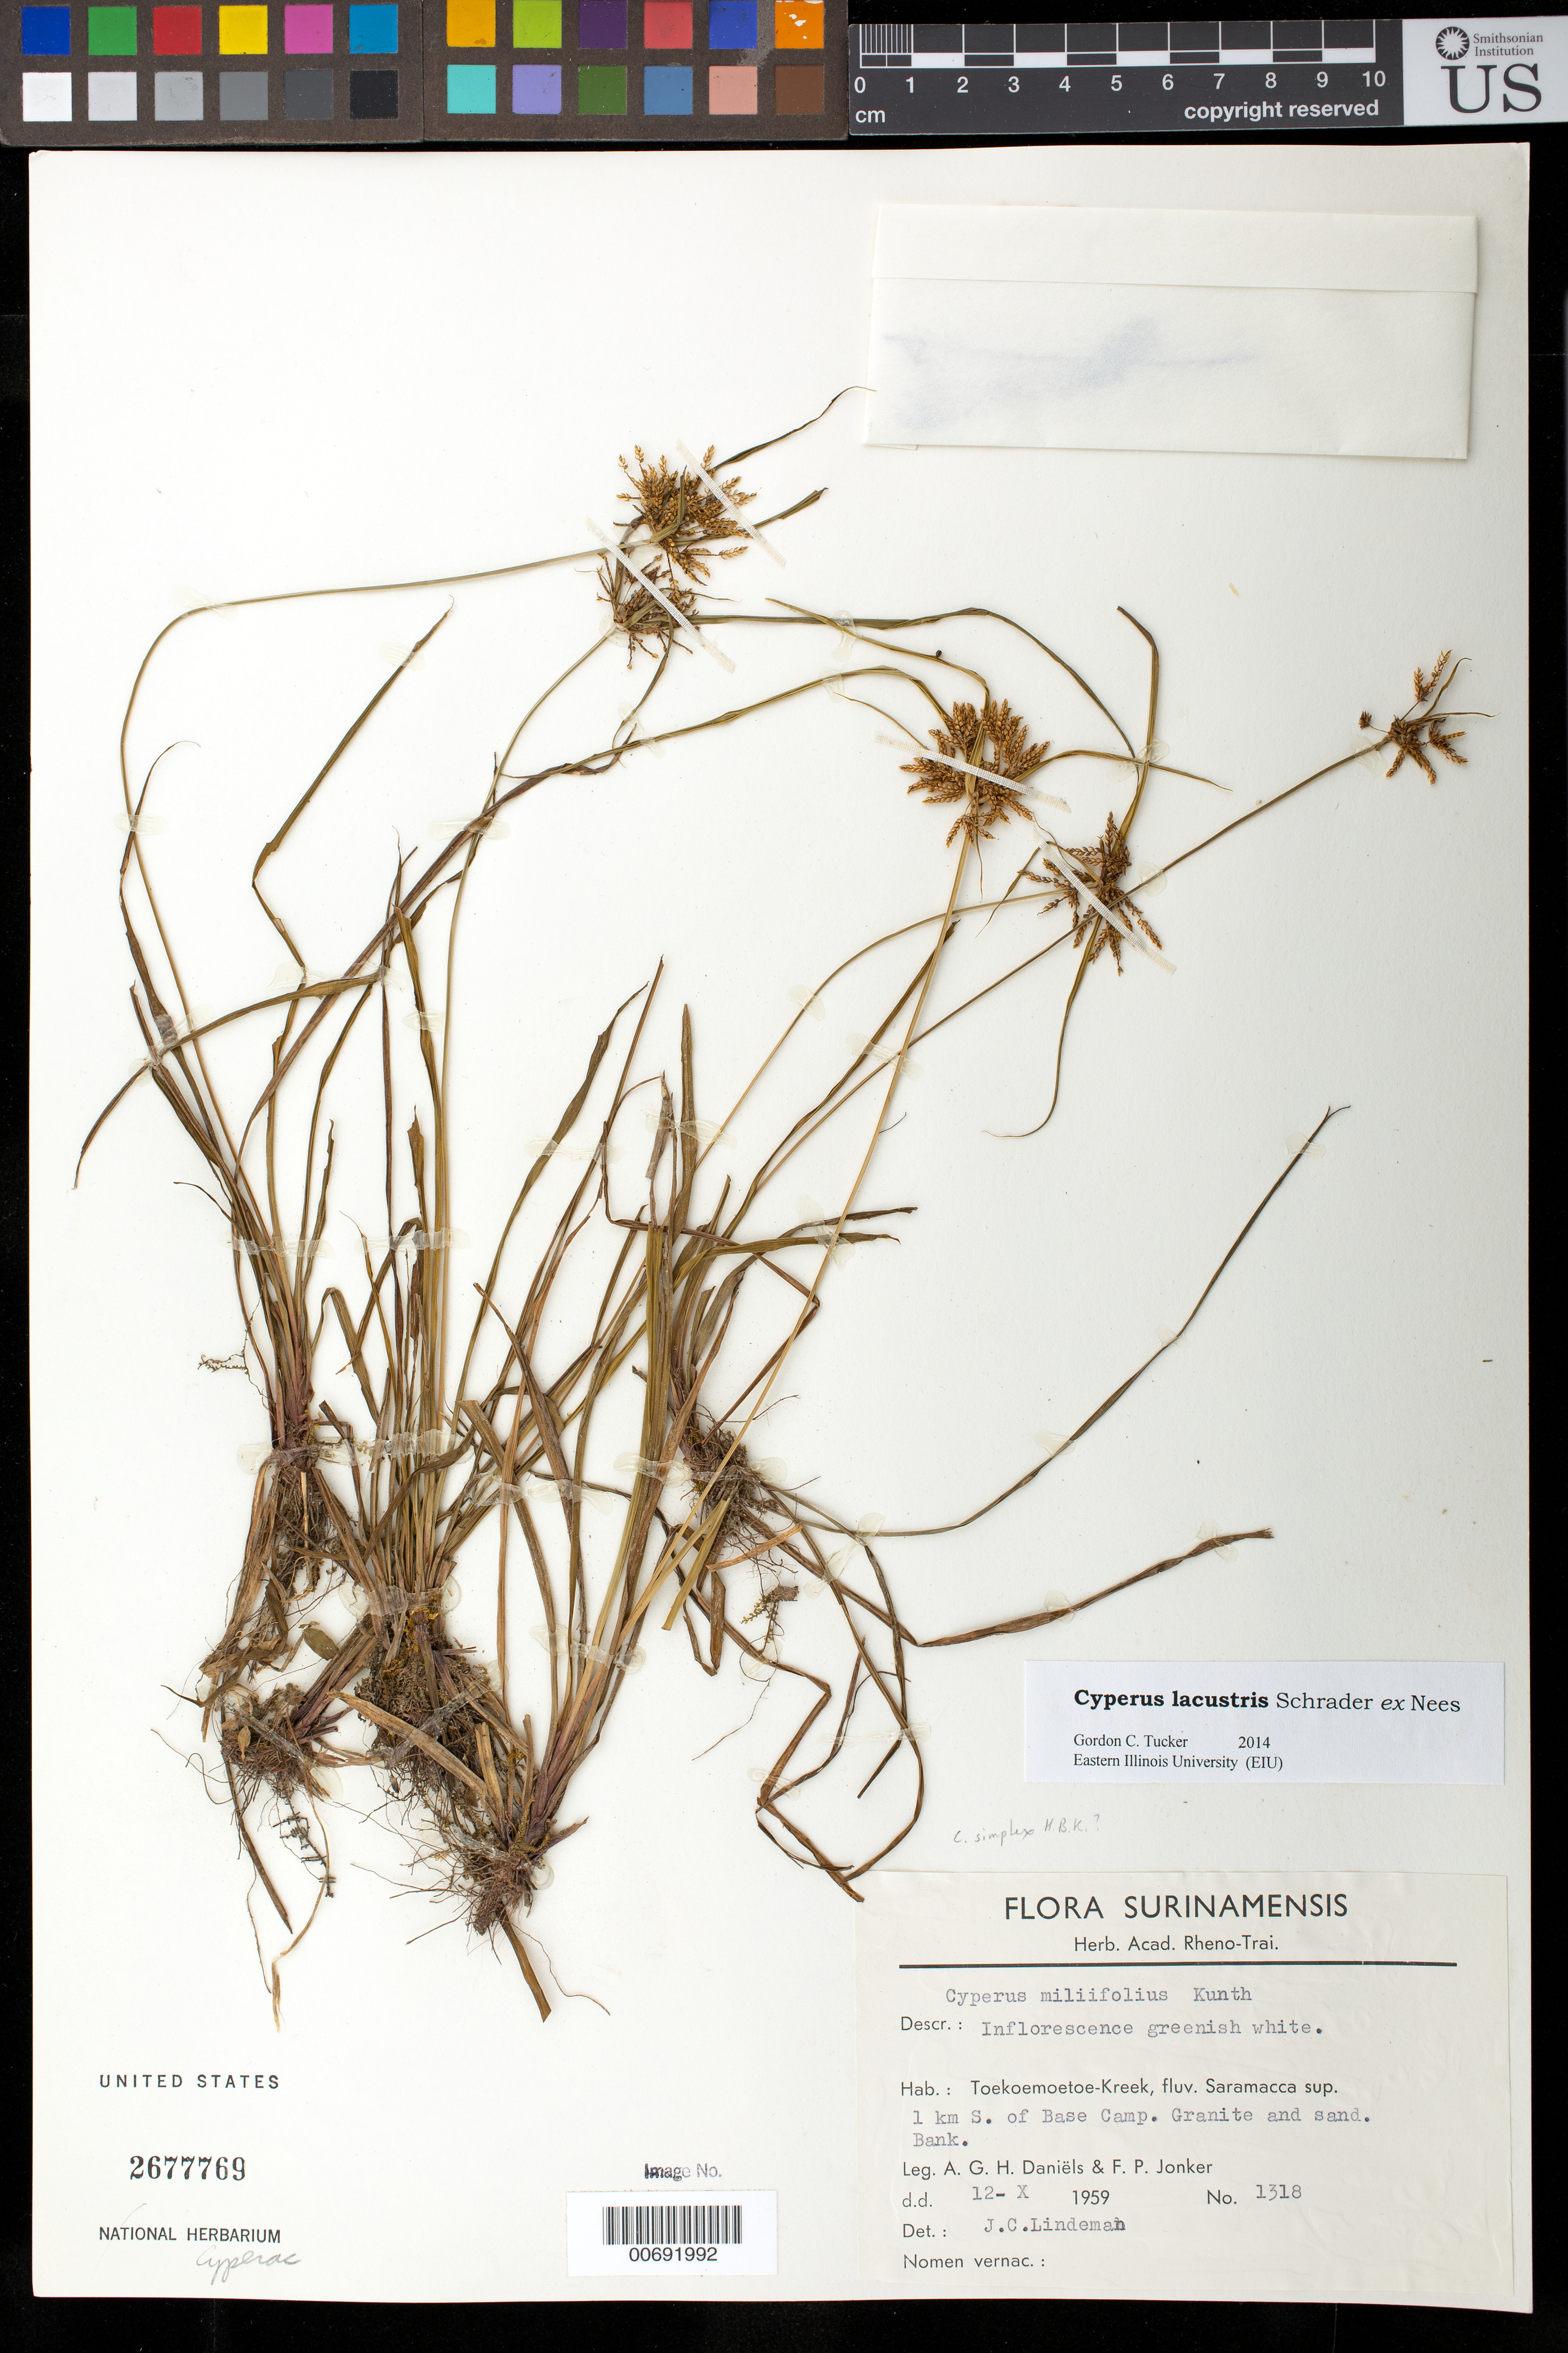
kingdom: Plantae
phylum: Tracheophyta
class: Liliopsida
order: Poales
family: Cyperaceae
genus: Cyperus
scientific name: Cyperus lacustris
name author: Schrad. ex Nees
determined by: Tucker, G. C.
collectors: A. Daniëls & F. P. Jonker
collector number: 1318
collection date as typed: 12-Oct-59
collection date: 1959-10-12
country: Suriname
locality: Toekoemoetoe-Kreek, fluv. Saramacca sup. 1 km S of Base Camp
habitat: Granite & sand, bank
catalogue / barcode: US 2677769